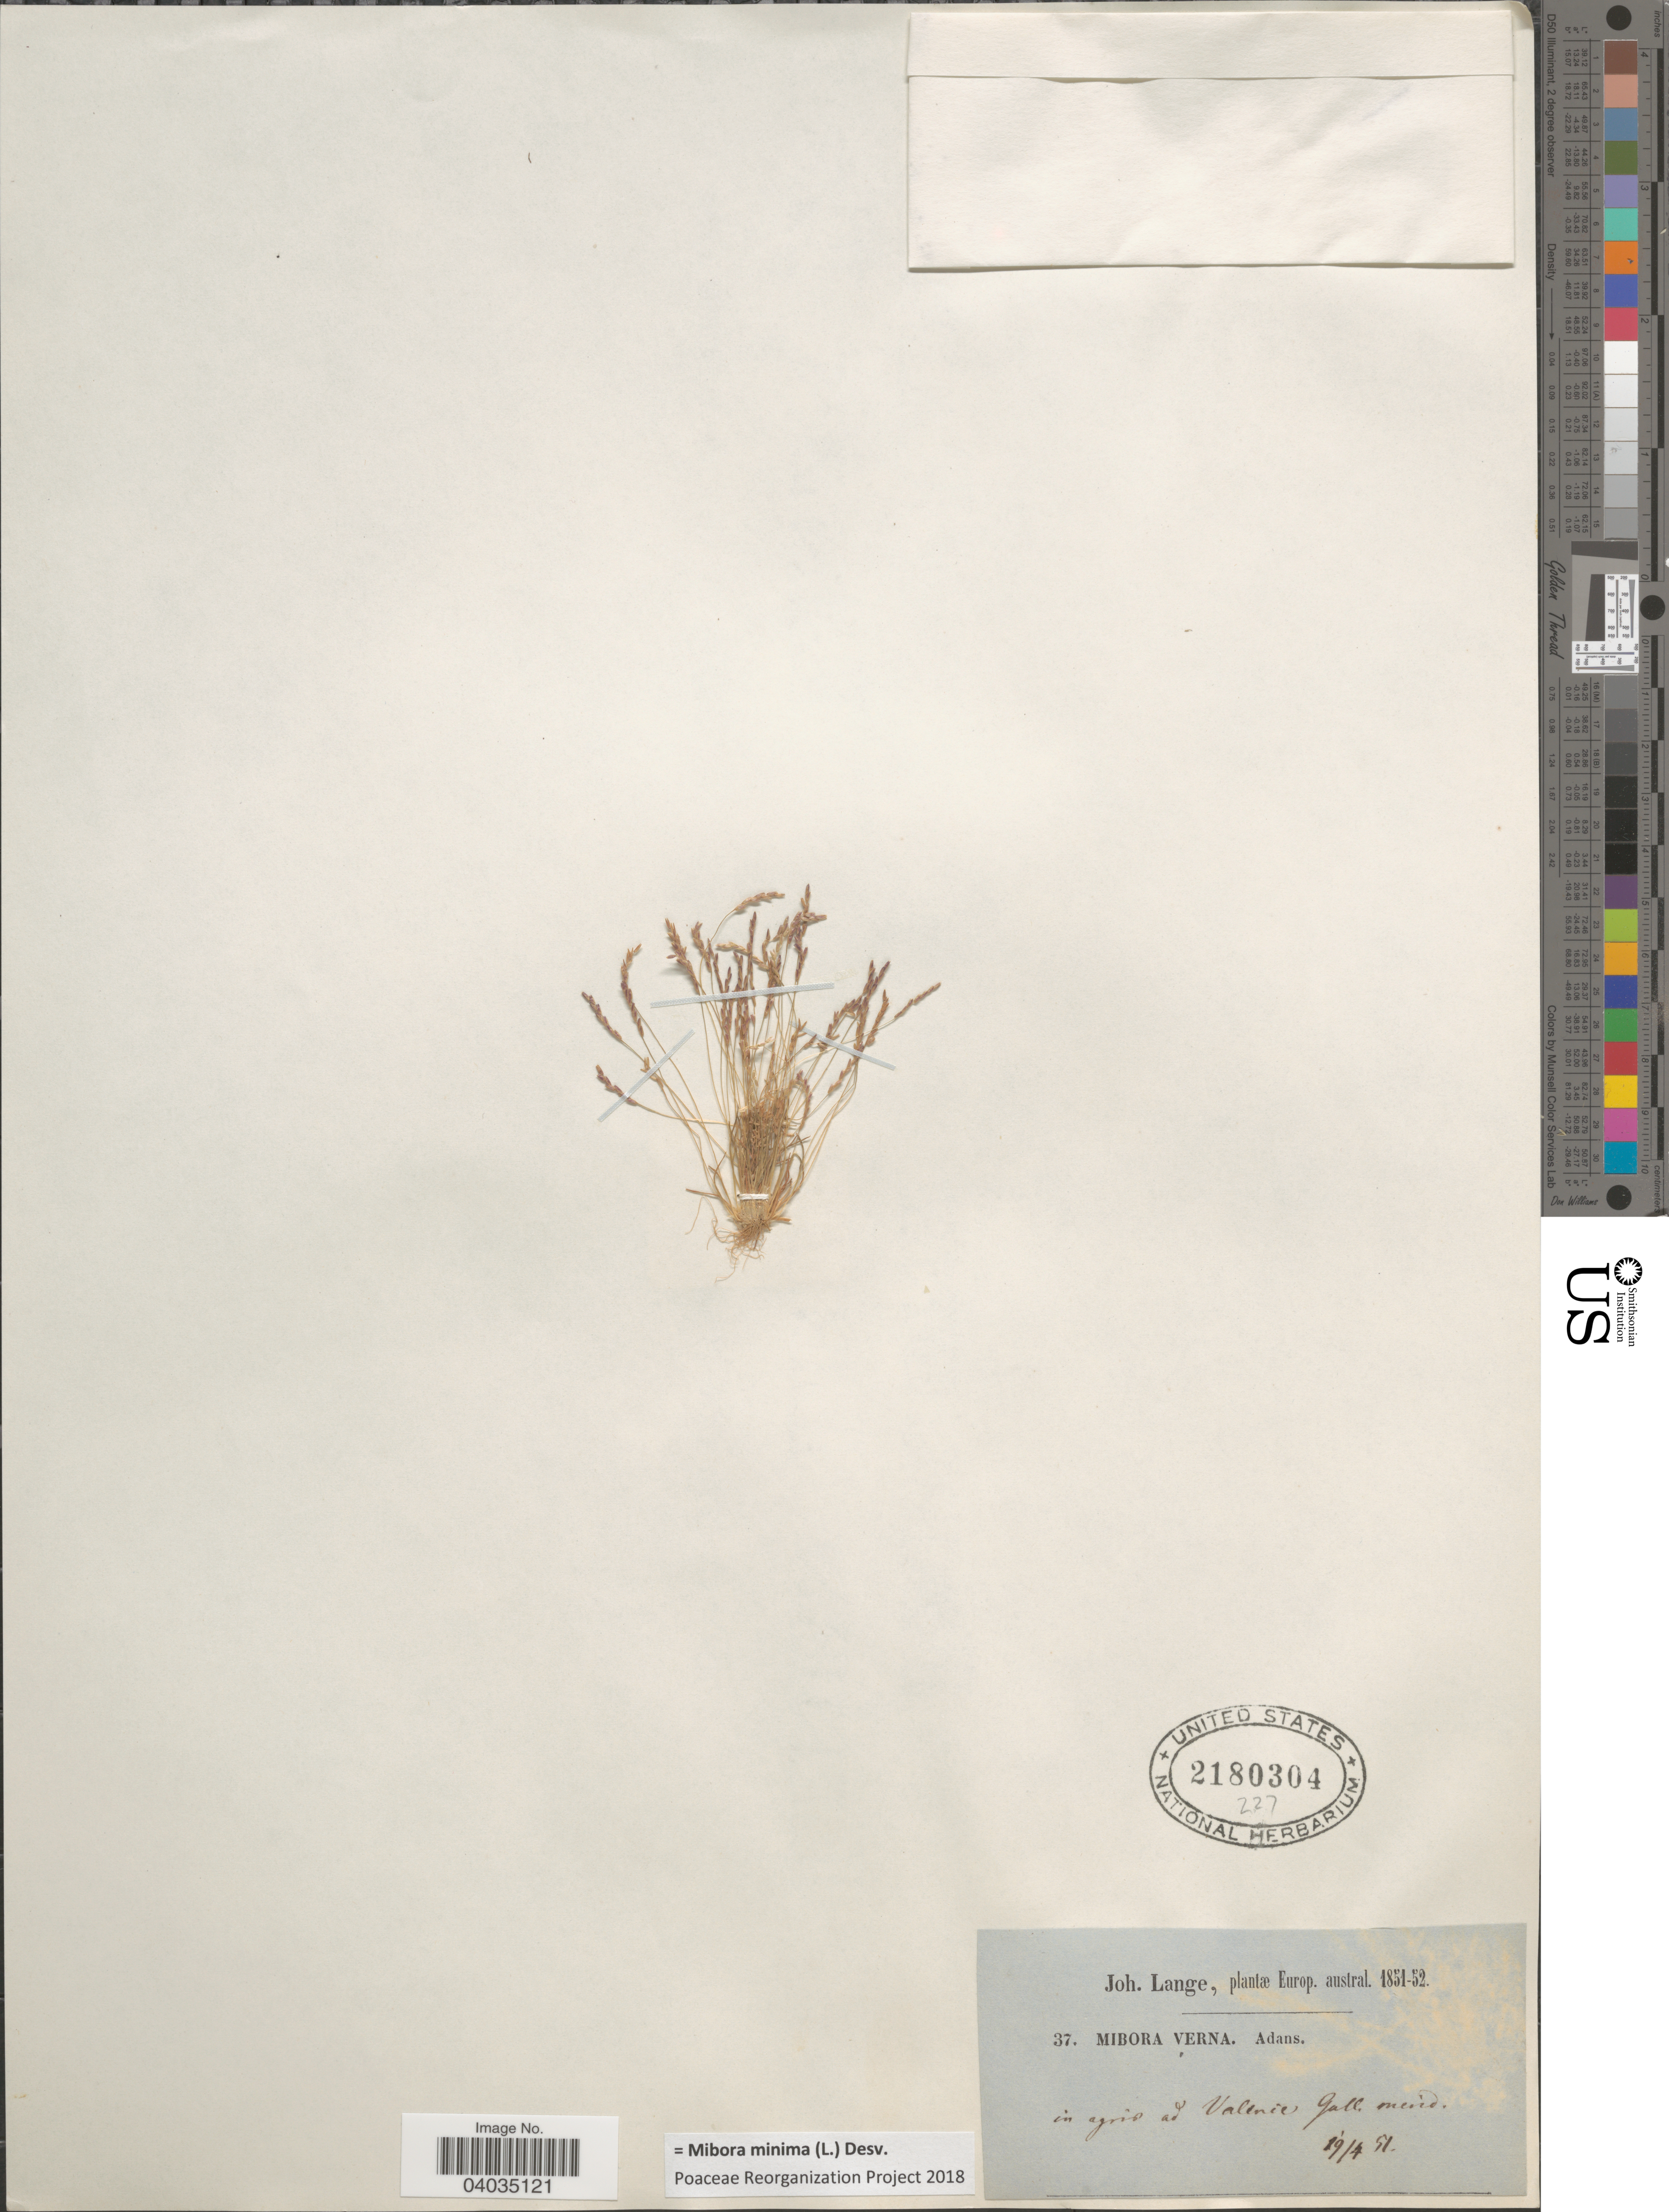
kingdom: Plantae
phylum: Tracheophyta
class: Liliopsida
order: Poales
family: Poaceae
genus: Mibora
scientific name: Mibora minima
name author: (L.) Desv.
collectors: J. M. C. Lange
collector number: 37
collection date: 1851-04-19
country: France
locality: Europ. austral. In agris ad Valence Galle merid.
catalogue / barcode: US 2180304